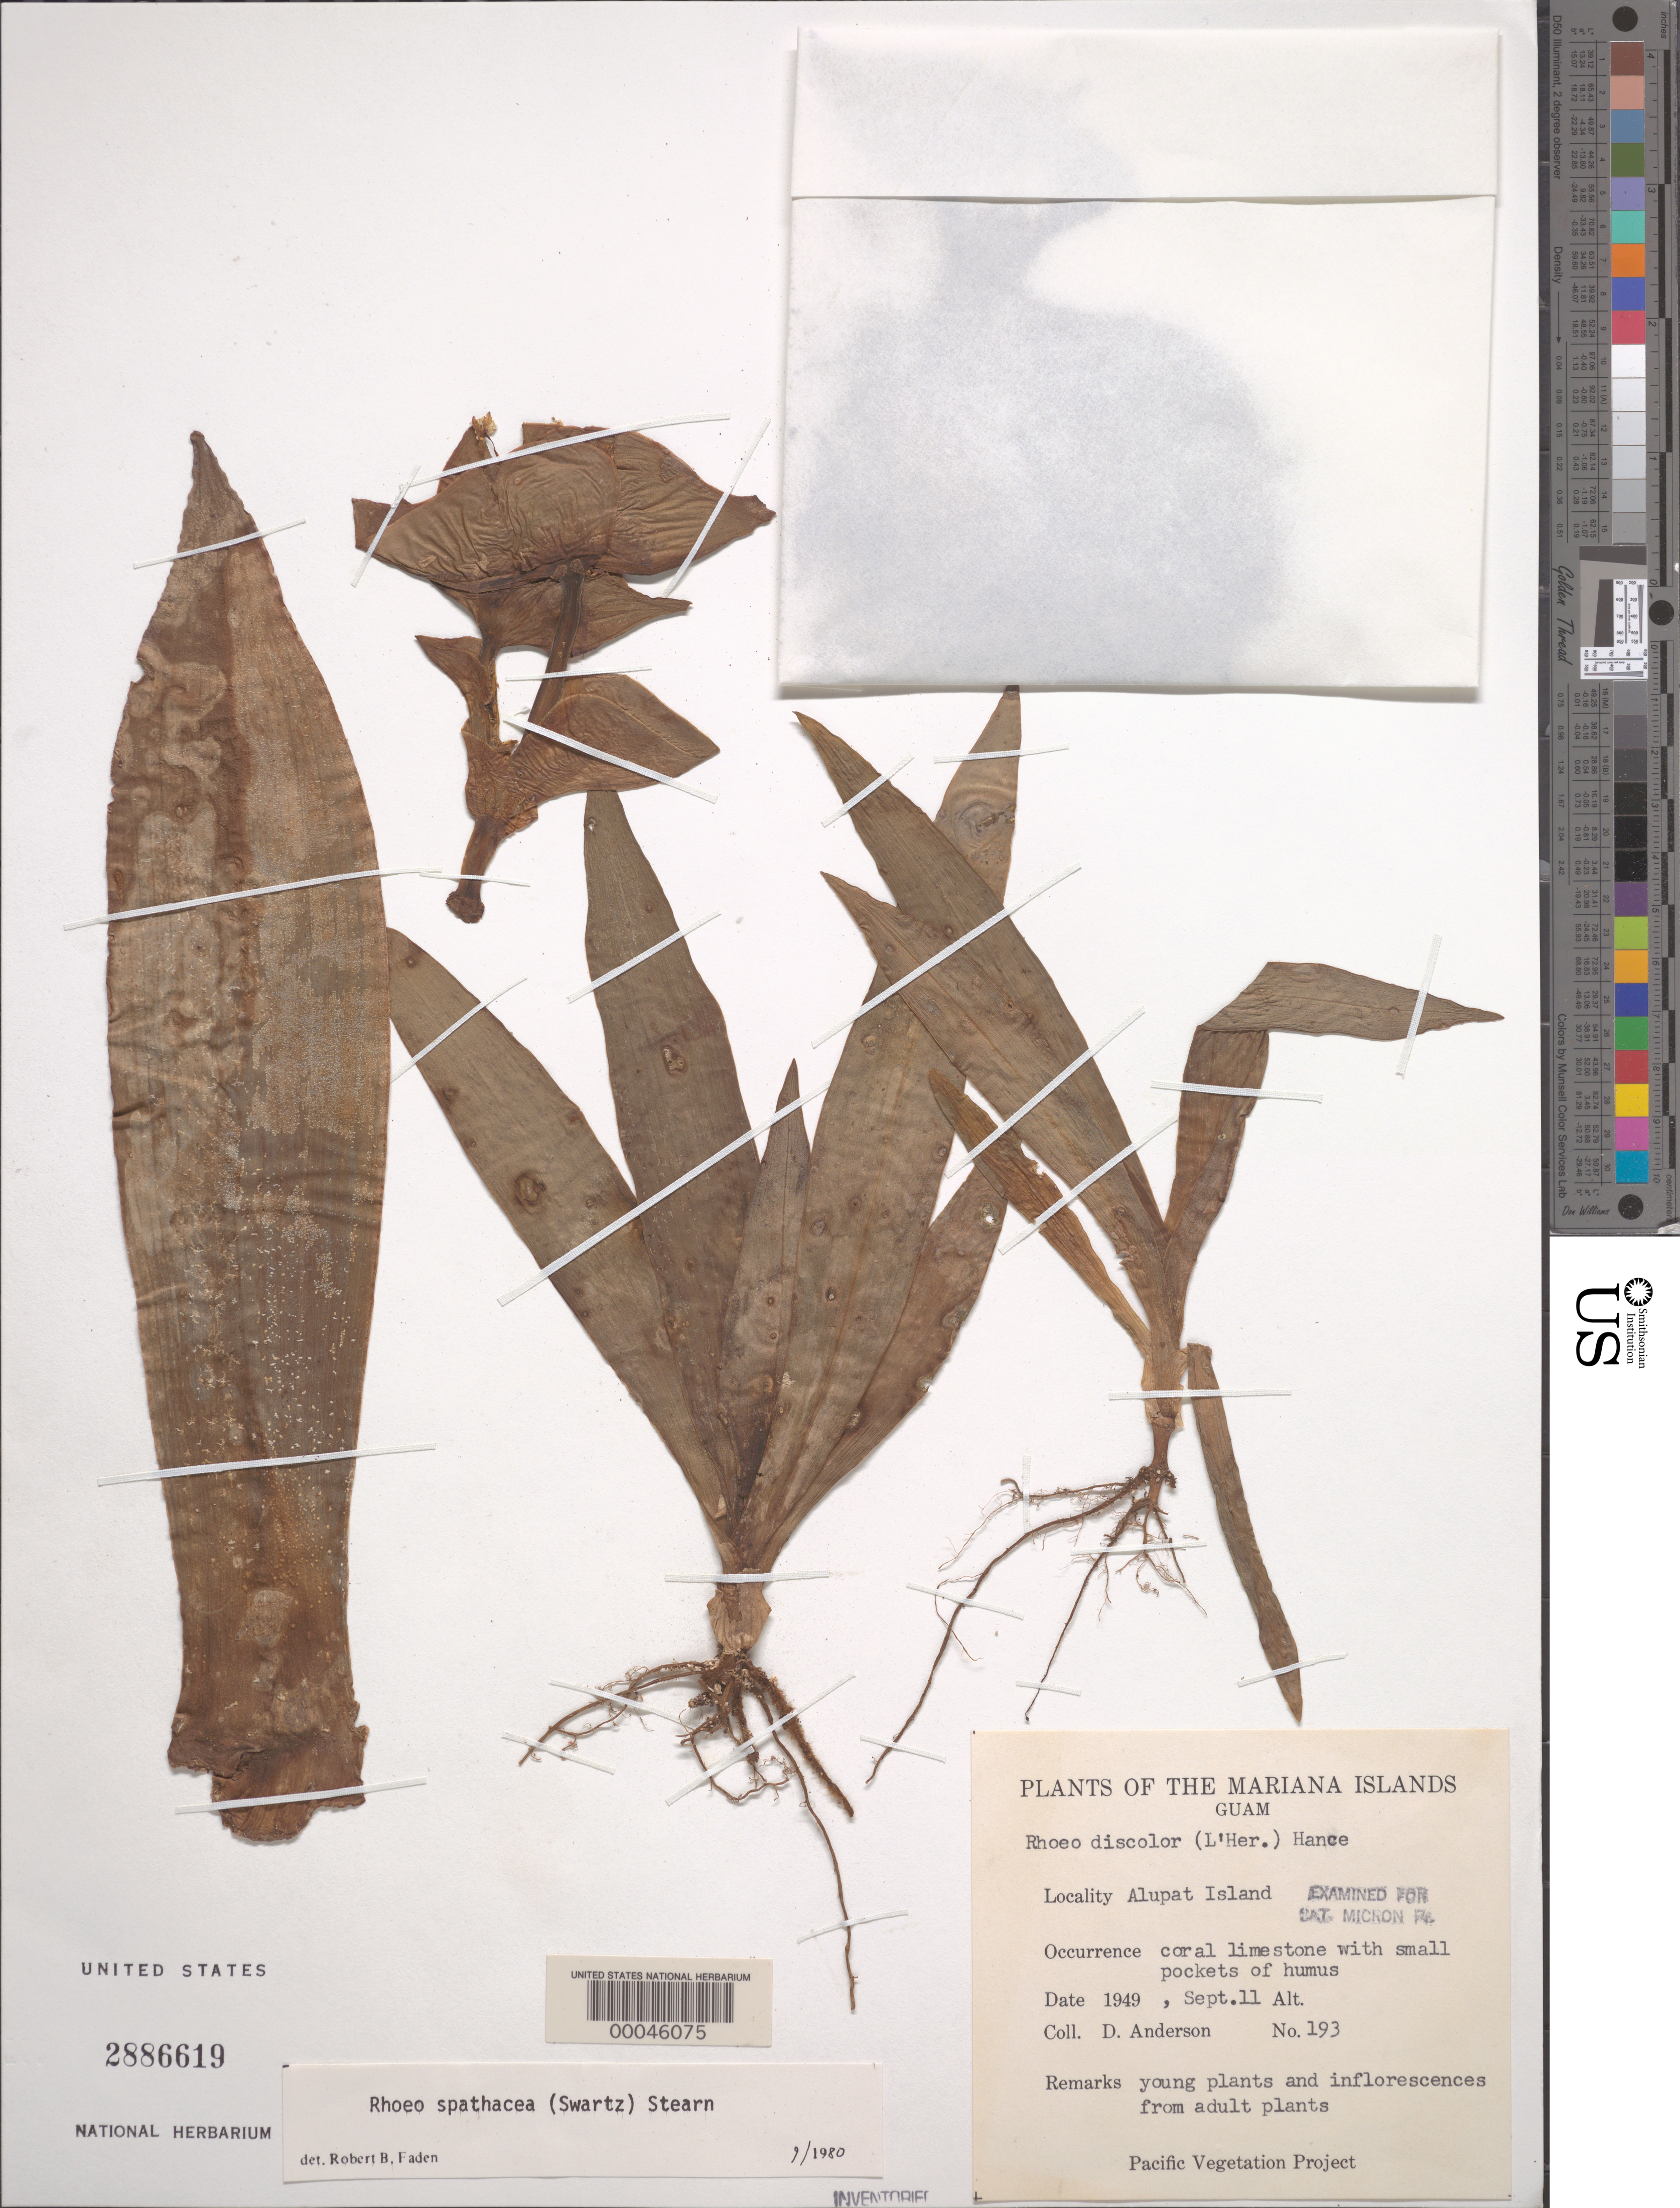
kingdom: Plantae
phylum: Tracheophyta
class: Liliopsida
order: Commelinales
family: Commelinaceae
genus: Tradescantia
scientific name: Tradescantia spathacea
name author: Sw.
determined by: Faden, Robert B., (US), Smithsonian Institution - National Museum of Natural History (UNITED STATES)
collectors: D. Anderson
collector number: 193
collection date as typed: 11 Sep 1949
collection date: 1949-09-11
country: Guam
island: Alupat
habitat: Coral limestone with humus pockets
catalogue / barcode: US 2886619